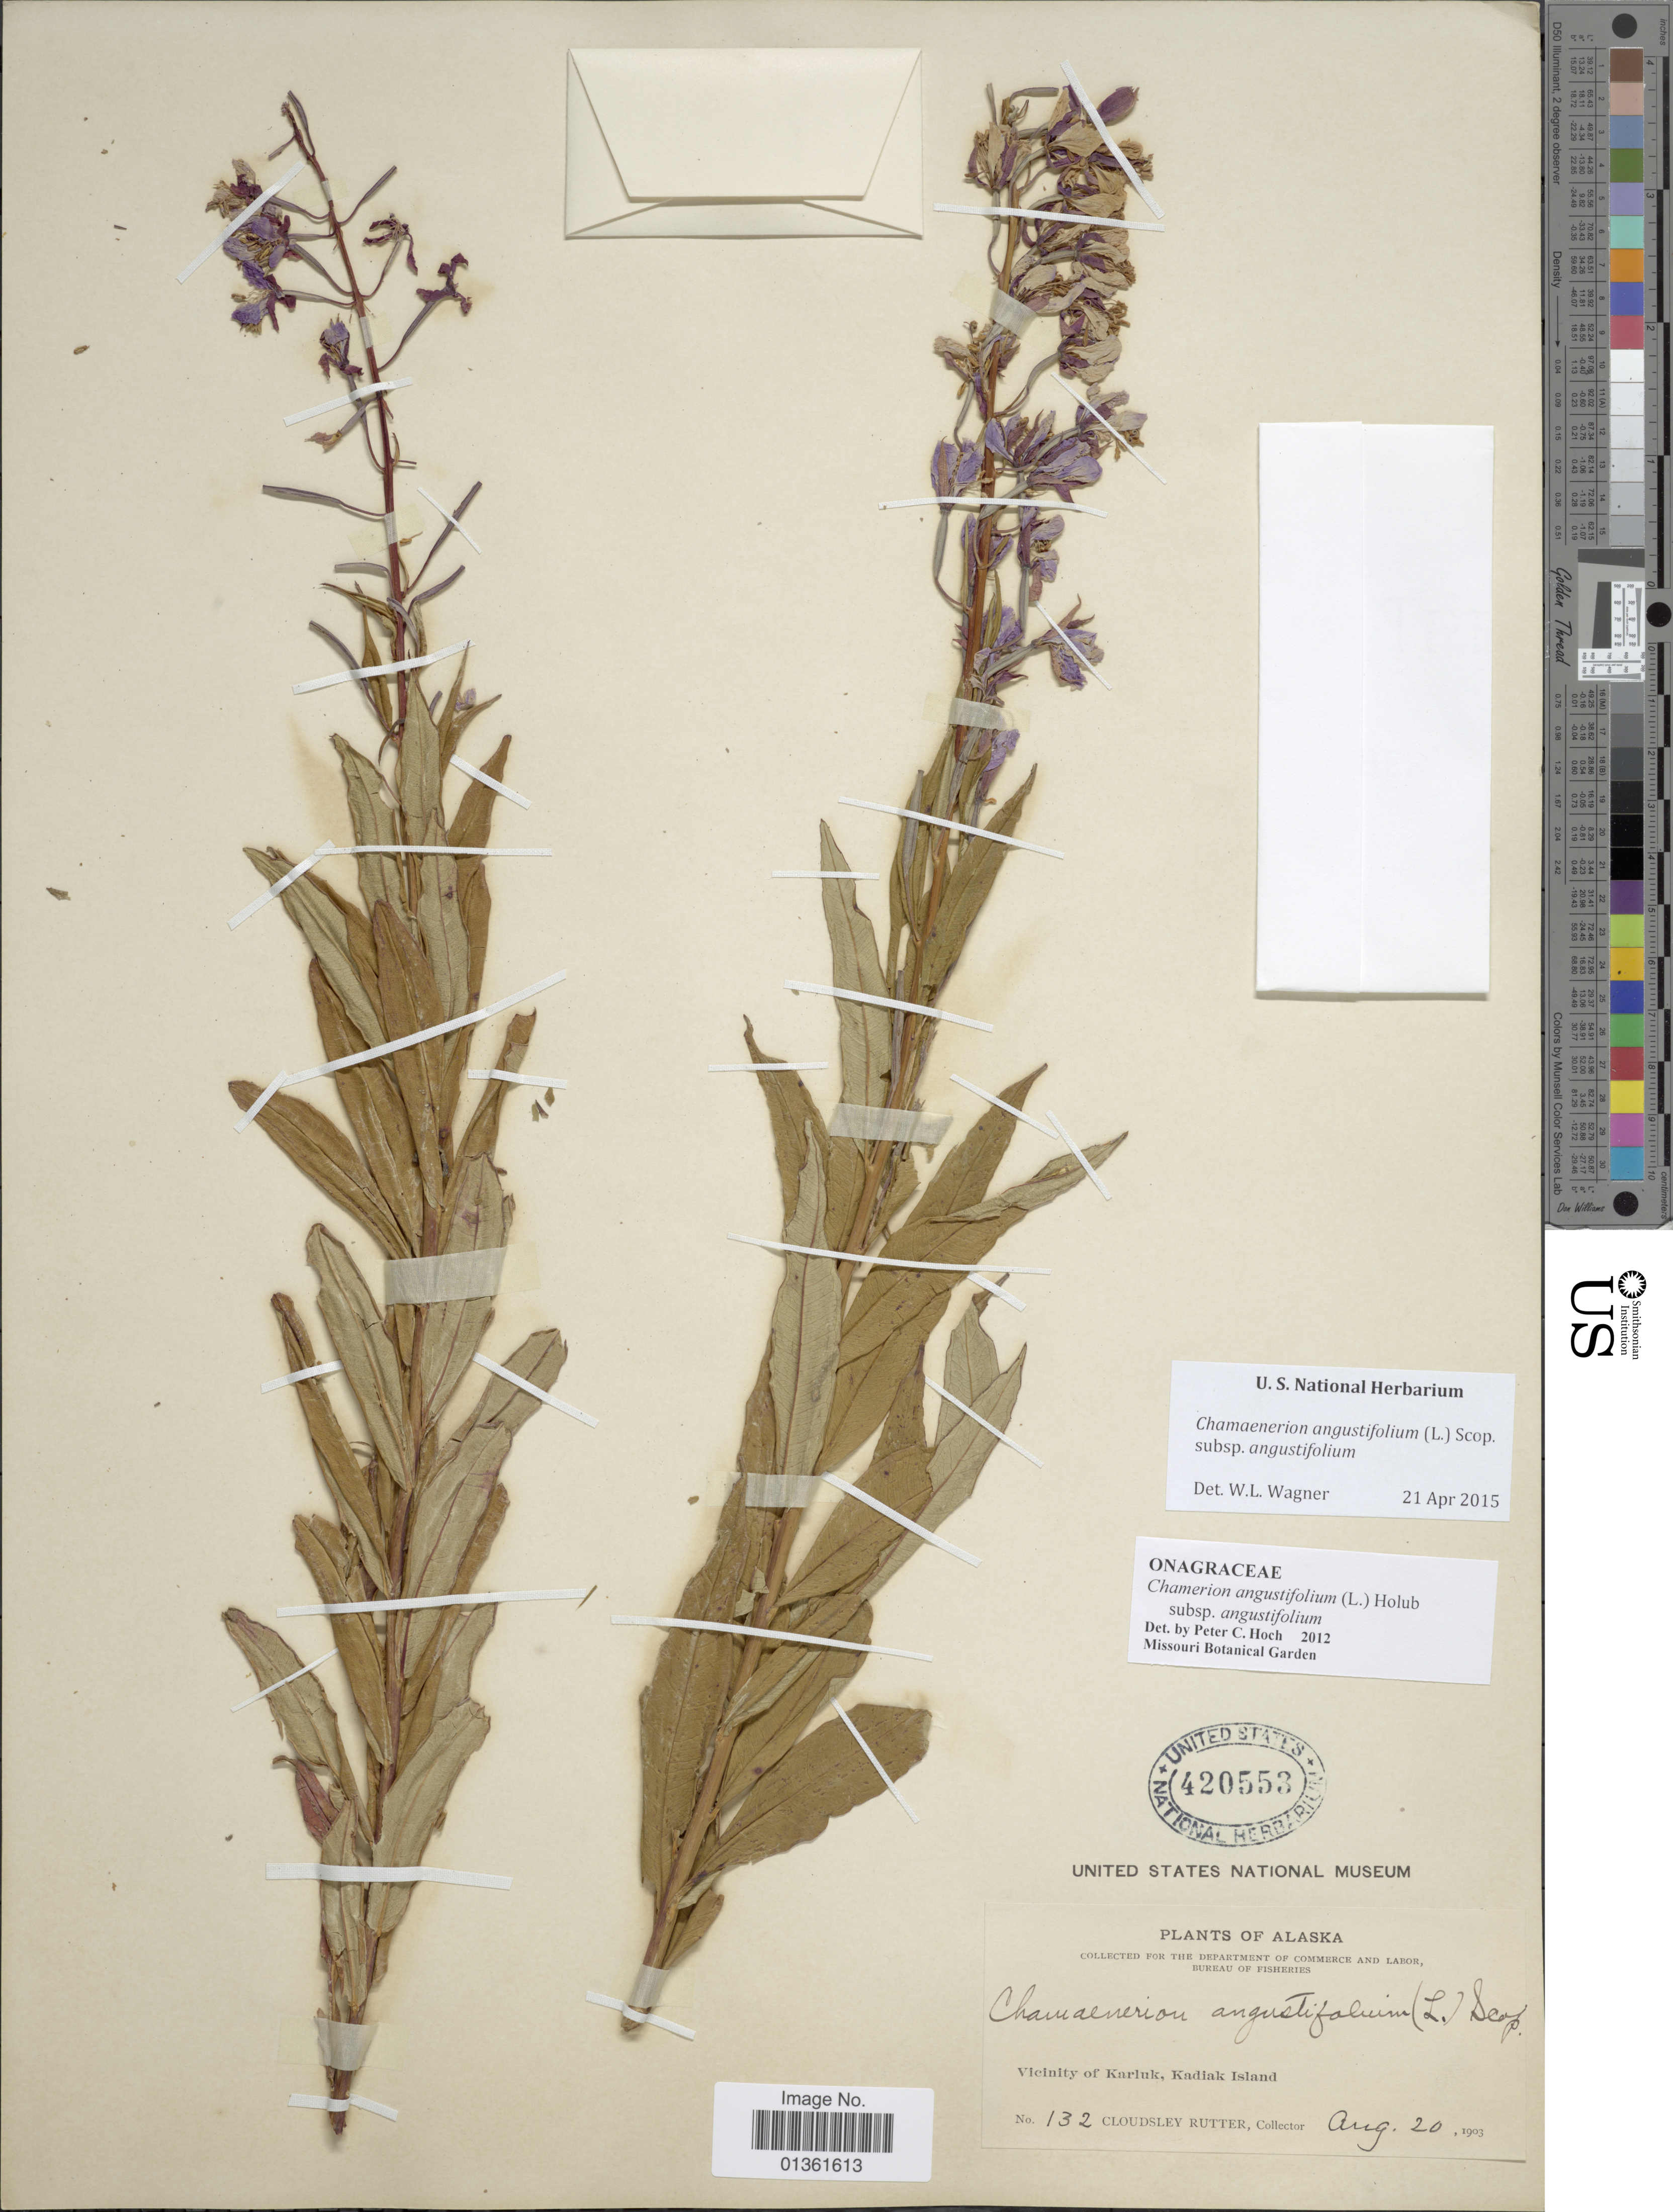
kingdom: Plantae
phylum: Tracheophyta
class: Magnoliopsida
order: Myrtales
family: Onagraceae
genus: Chamaenerion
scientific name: Chamaenerion angustifolium subsp. angustifolium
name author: (L.) Scop.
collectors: C. Rutter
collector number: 132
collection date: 1903-08-20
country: United States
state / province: Alaska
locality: Vicinity of Karluk, Kadiak Island.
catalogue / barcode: US 420553